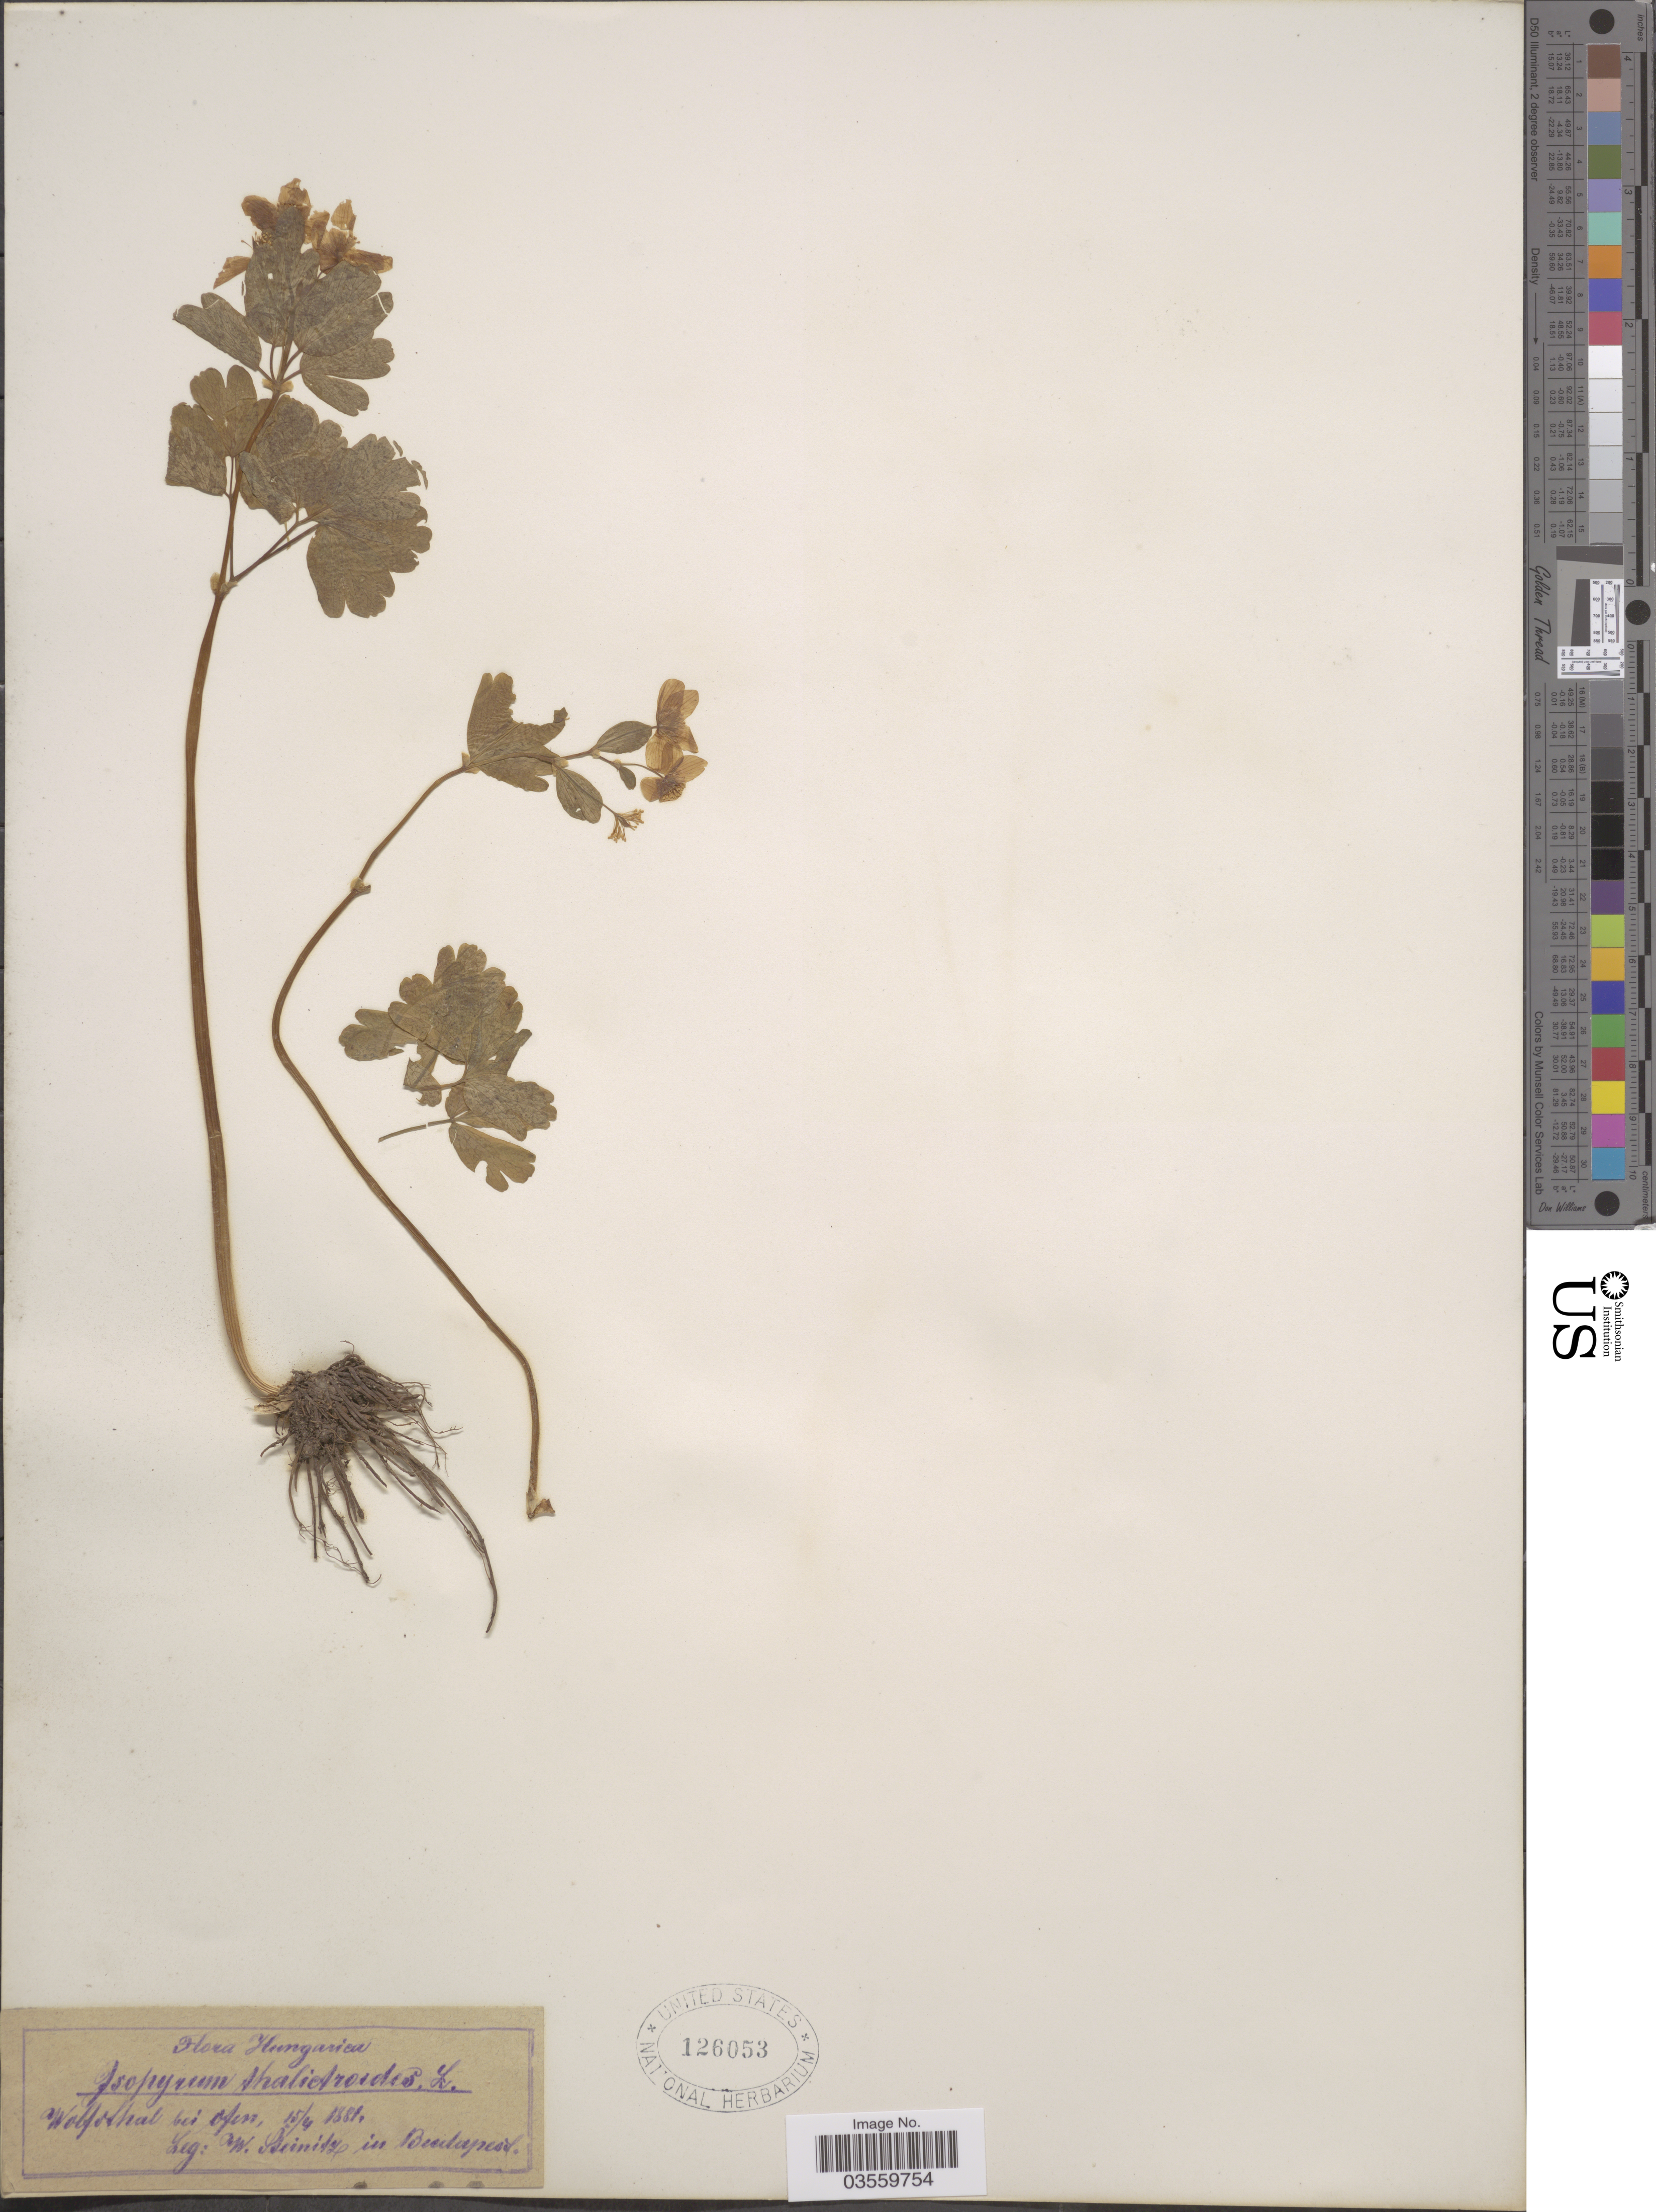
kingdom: Plantae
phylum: Tracheophyta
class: Magnoliopsida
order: Ranunculales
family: Ranunculaceae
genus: Isopyrum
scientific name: Isopyrum thalictroides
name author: L.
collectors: W. Reinitz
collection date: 1881-04-15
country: Hungary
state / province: Budapest, Capital District of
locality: Wolfsthal bei Ofen.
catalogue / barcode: US 126053